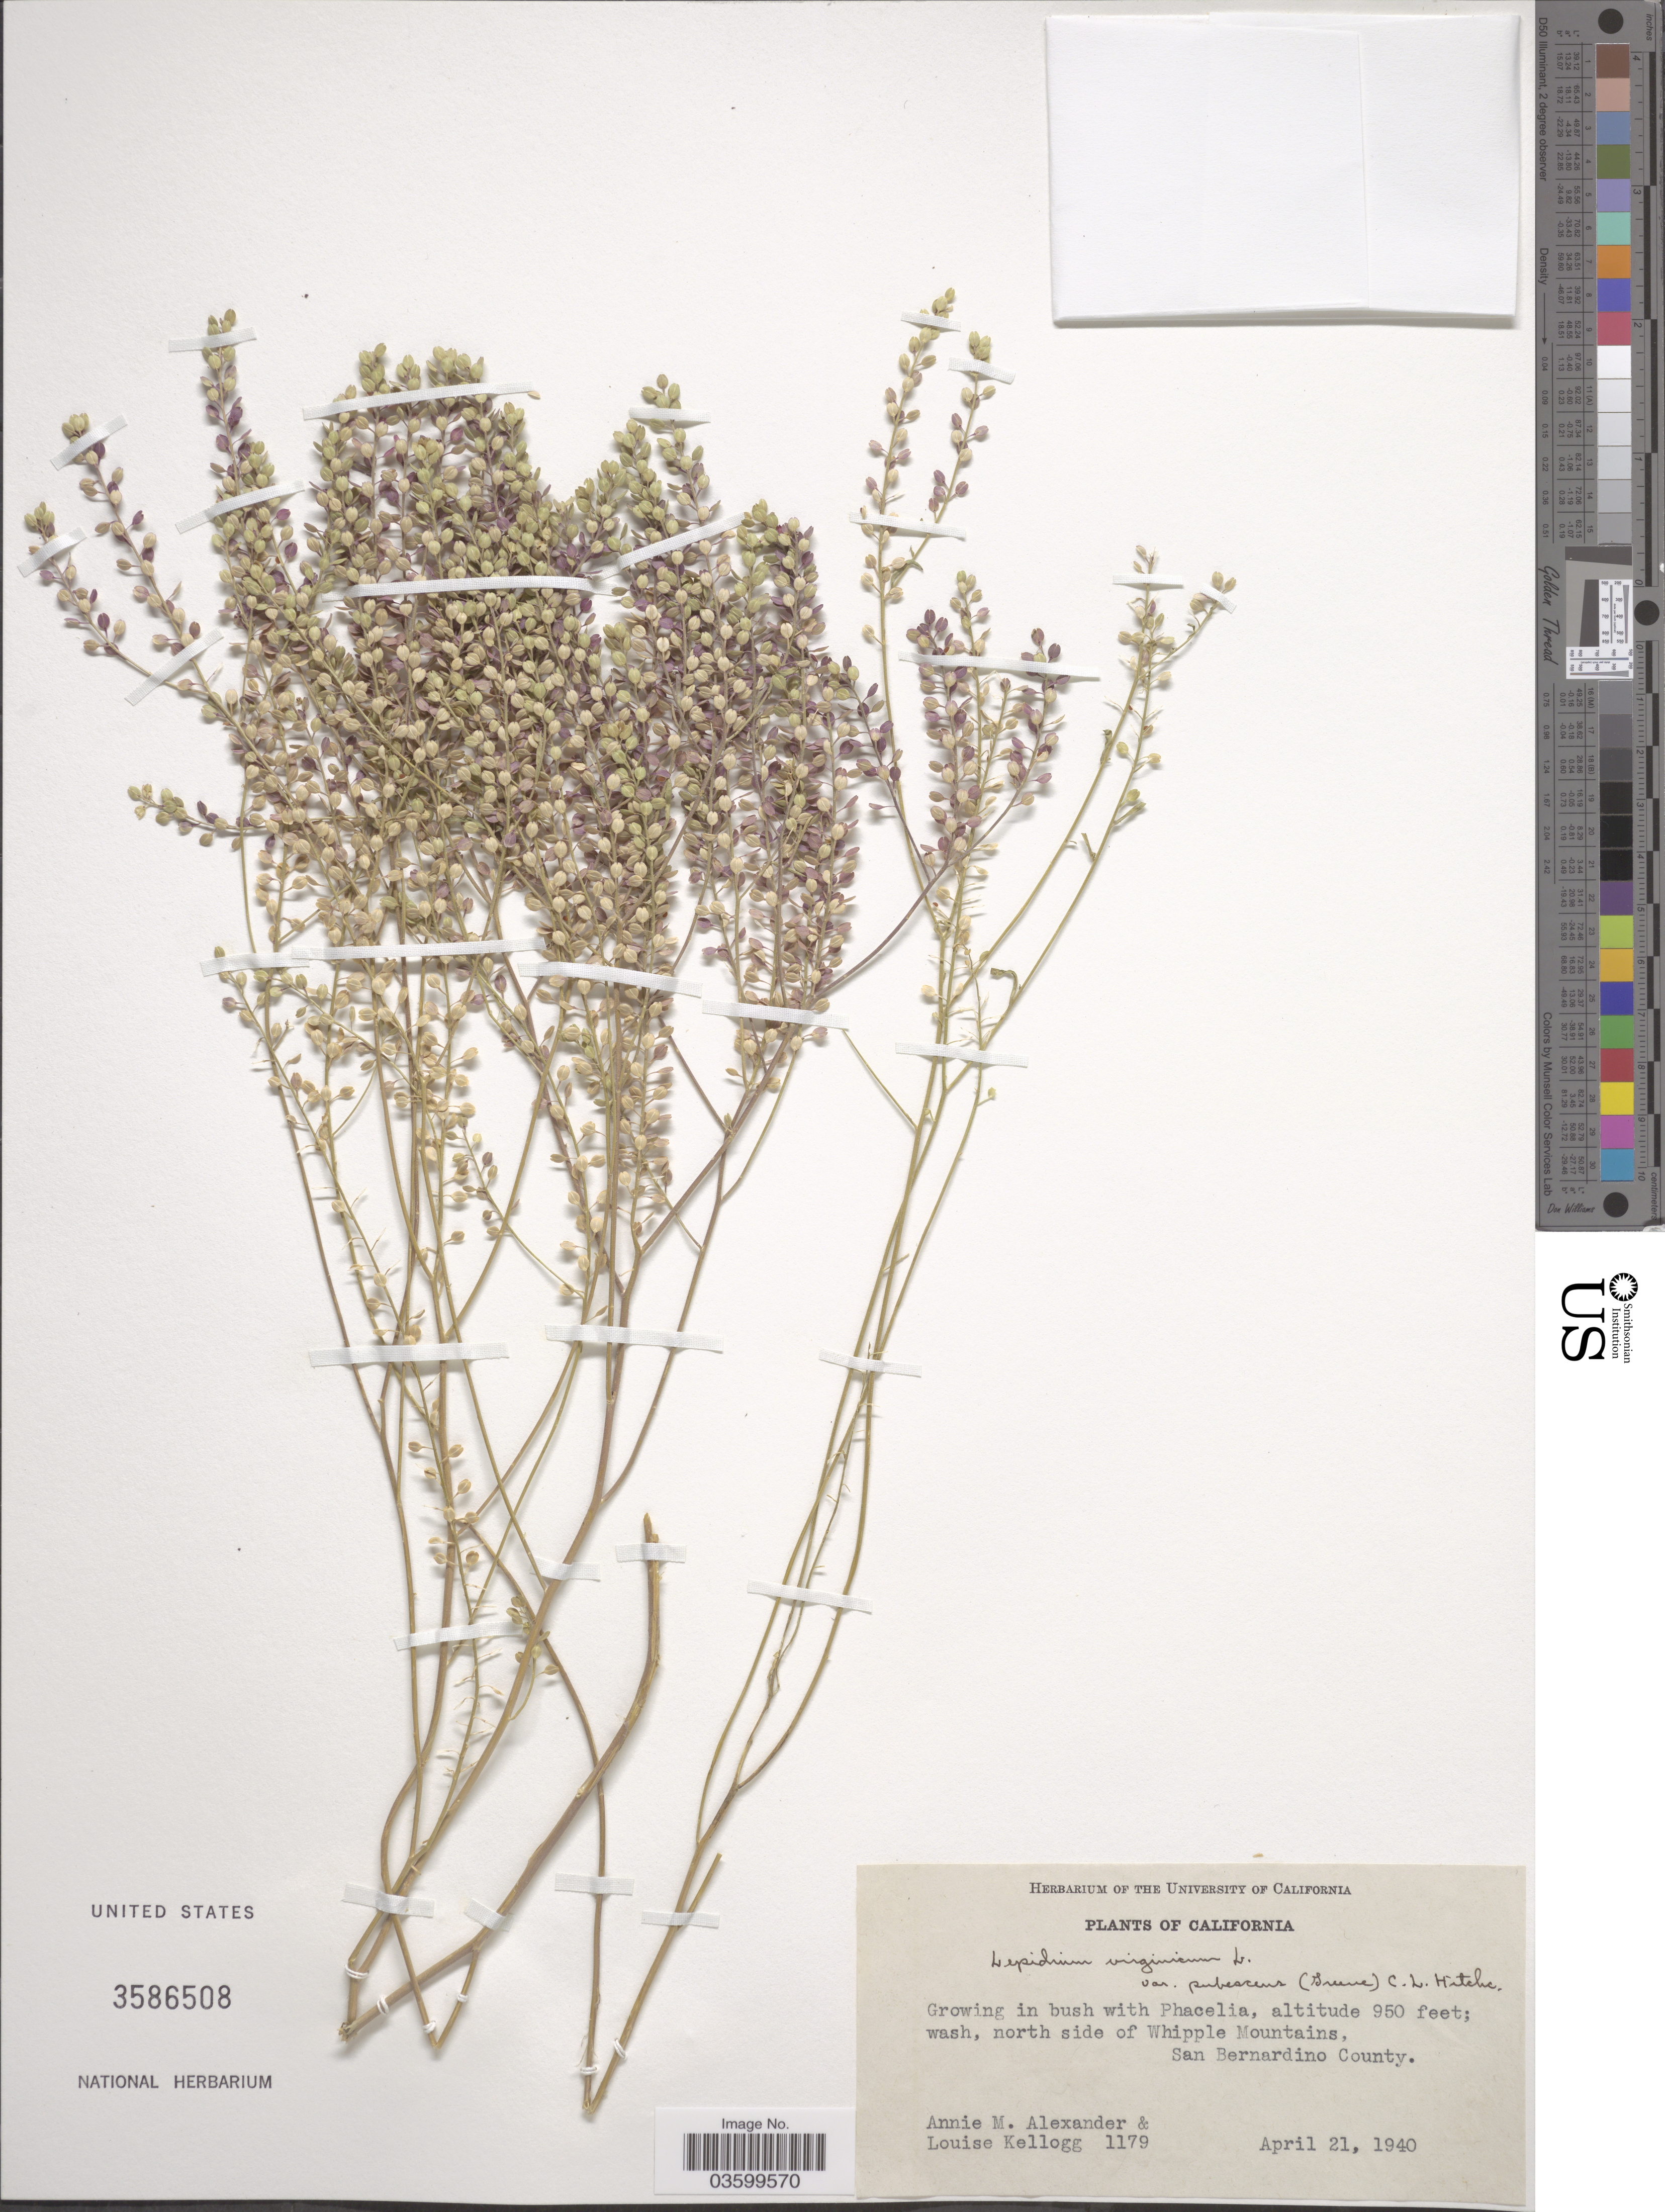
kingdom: Plantae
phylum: Tracheophyta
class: Magnoliopsida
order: Brassicales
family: Brassicaceae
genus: Lepidium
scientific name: Lepidium virginicum var. pubescens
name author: (Greene) C.L. Hitchc.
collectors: A. M. Alexander & L. Kellogg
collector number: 1179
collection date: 1940-04-21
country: United States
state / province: California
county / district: San Bernardino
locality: North side of Whipple Mountains, San Bernardino County.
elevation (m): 290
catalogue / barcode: US 3586508